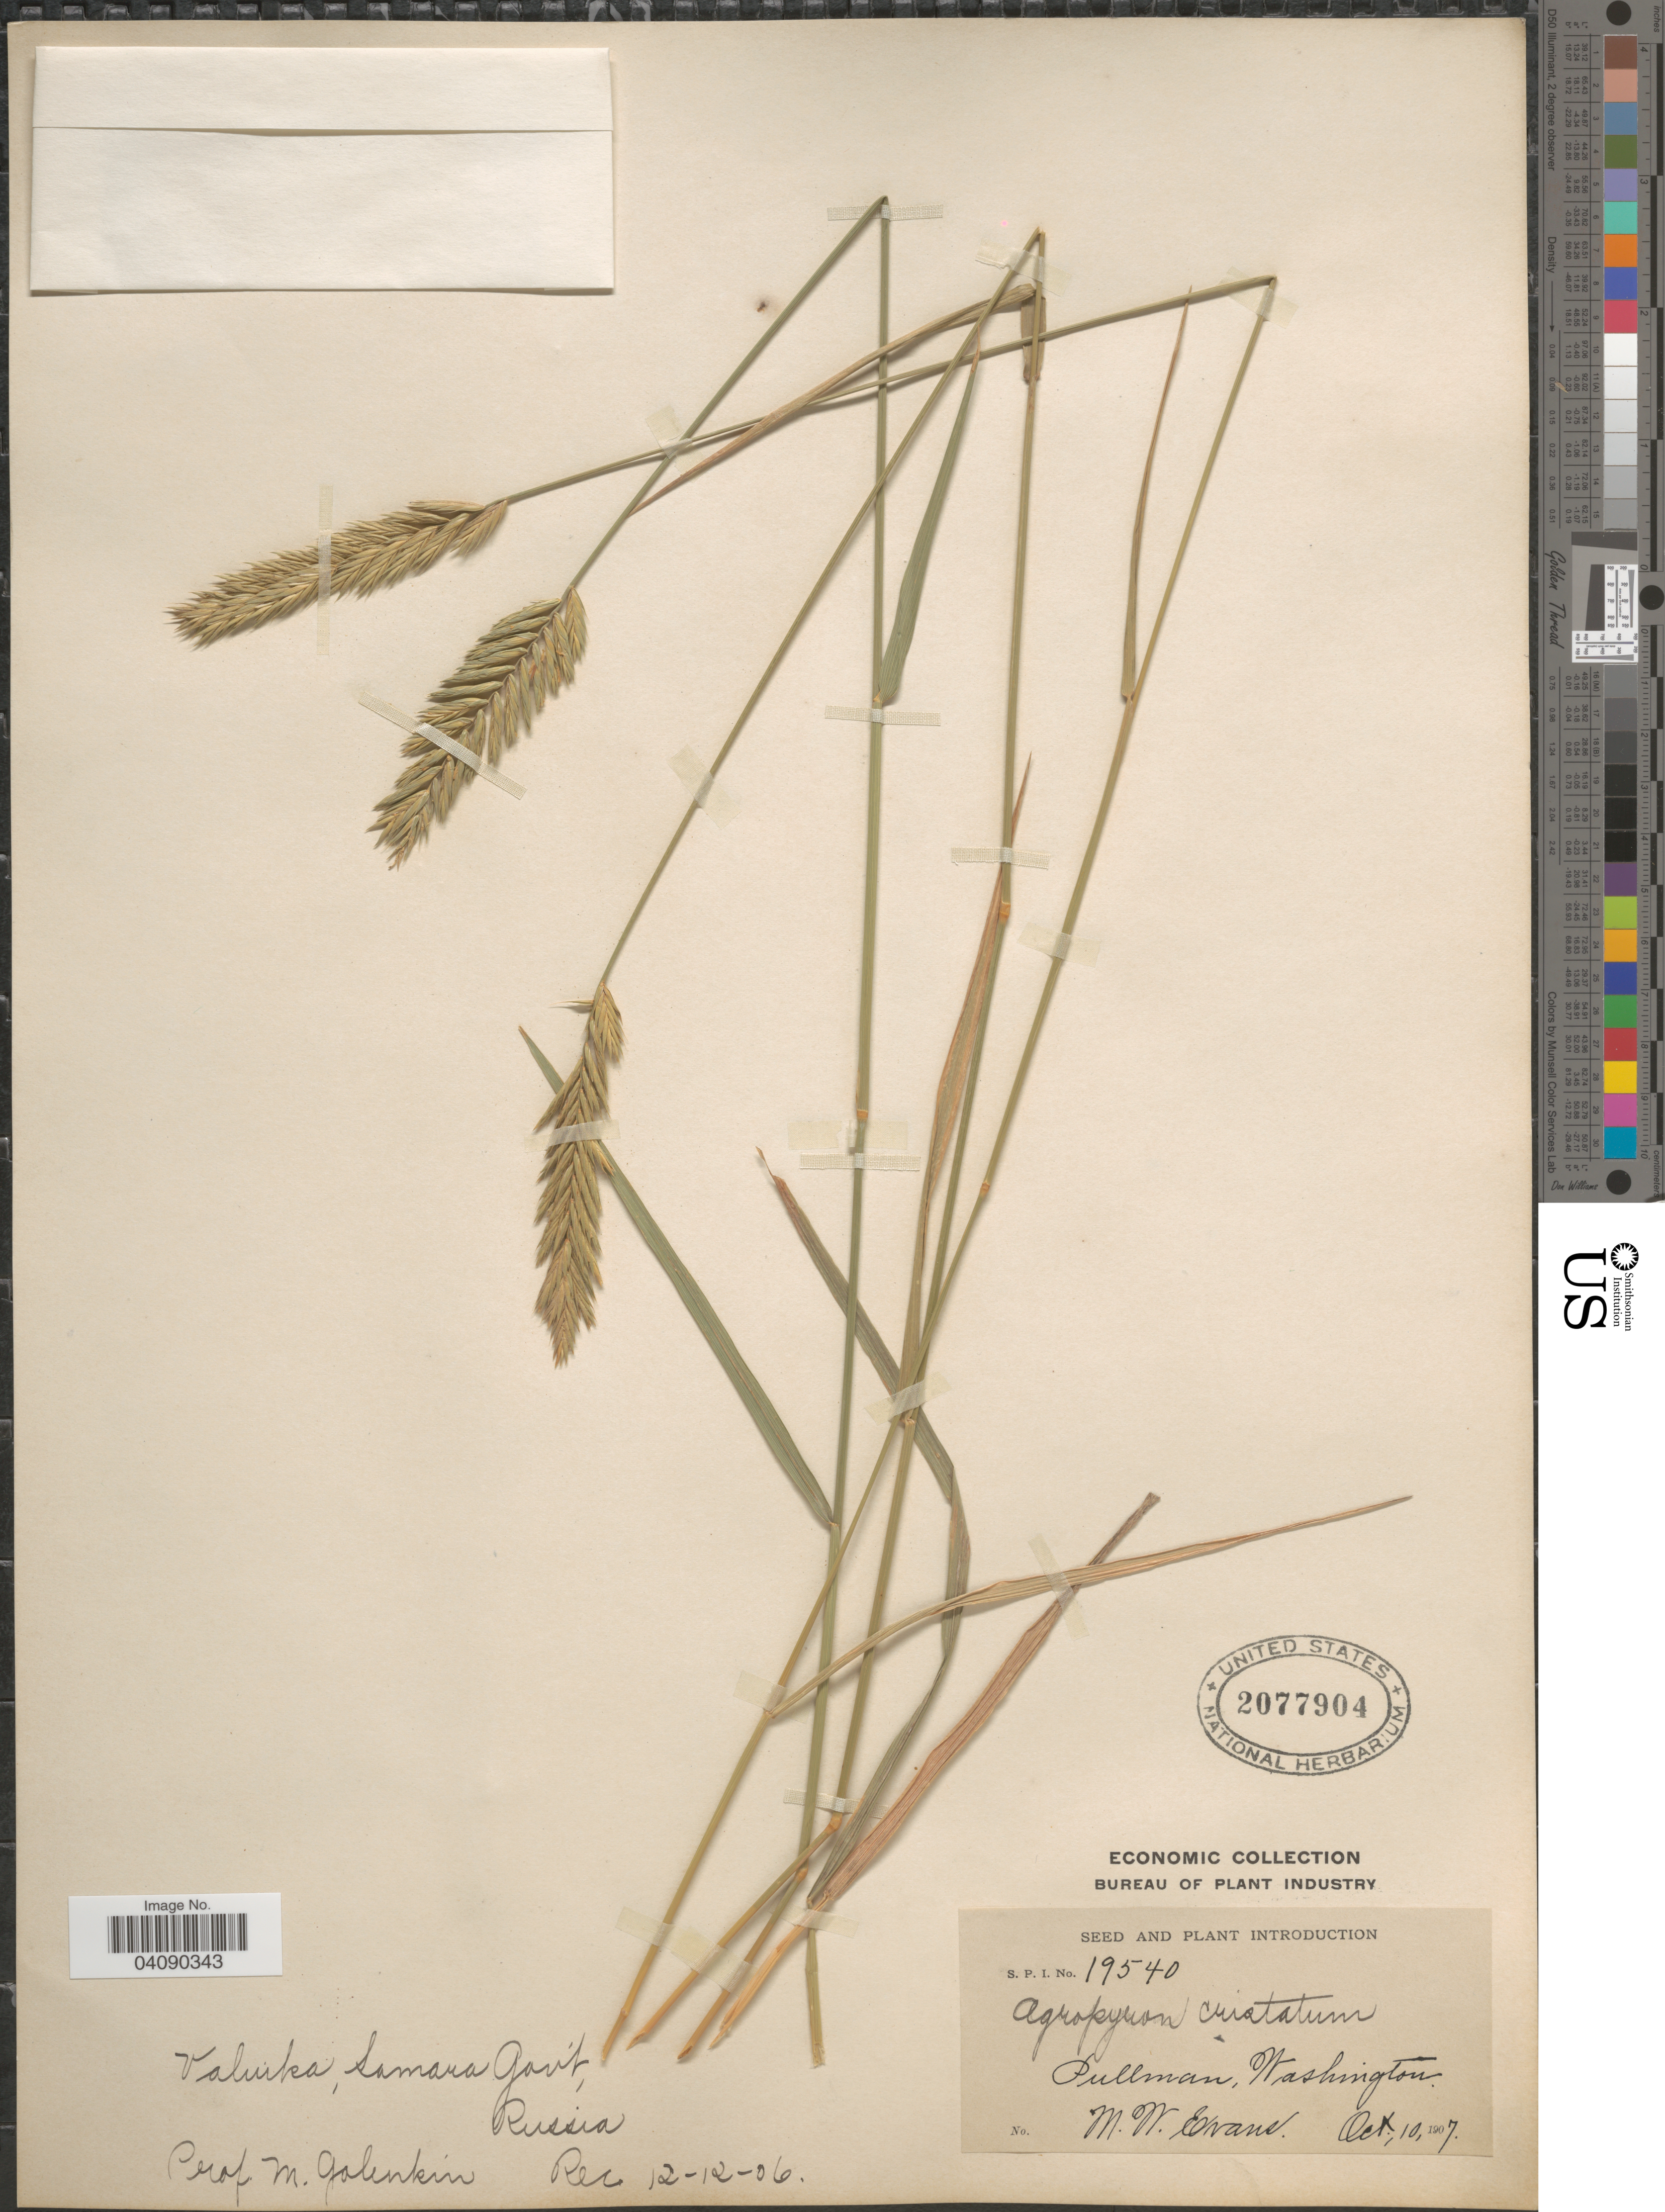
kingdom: Plantae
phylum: Tracheophyta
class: Liliopsida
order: Poales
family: Poaceae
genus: Agropyron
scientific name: Agropyron cristatum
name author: (L.) Gaertn.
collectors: M. W. Evans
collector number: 19540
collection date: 1907-10-10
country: United States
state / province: Washington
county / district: Whitman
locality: Pullman.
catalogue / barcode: US 2077904